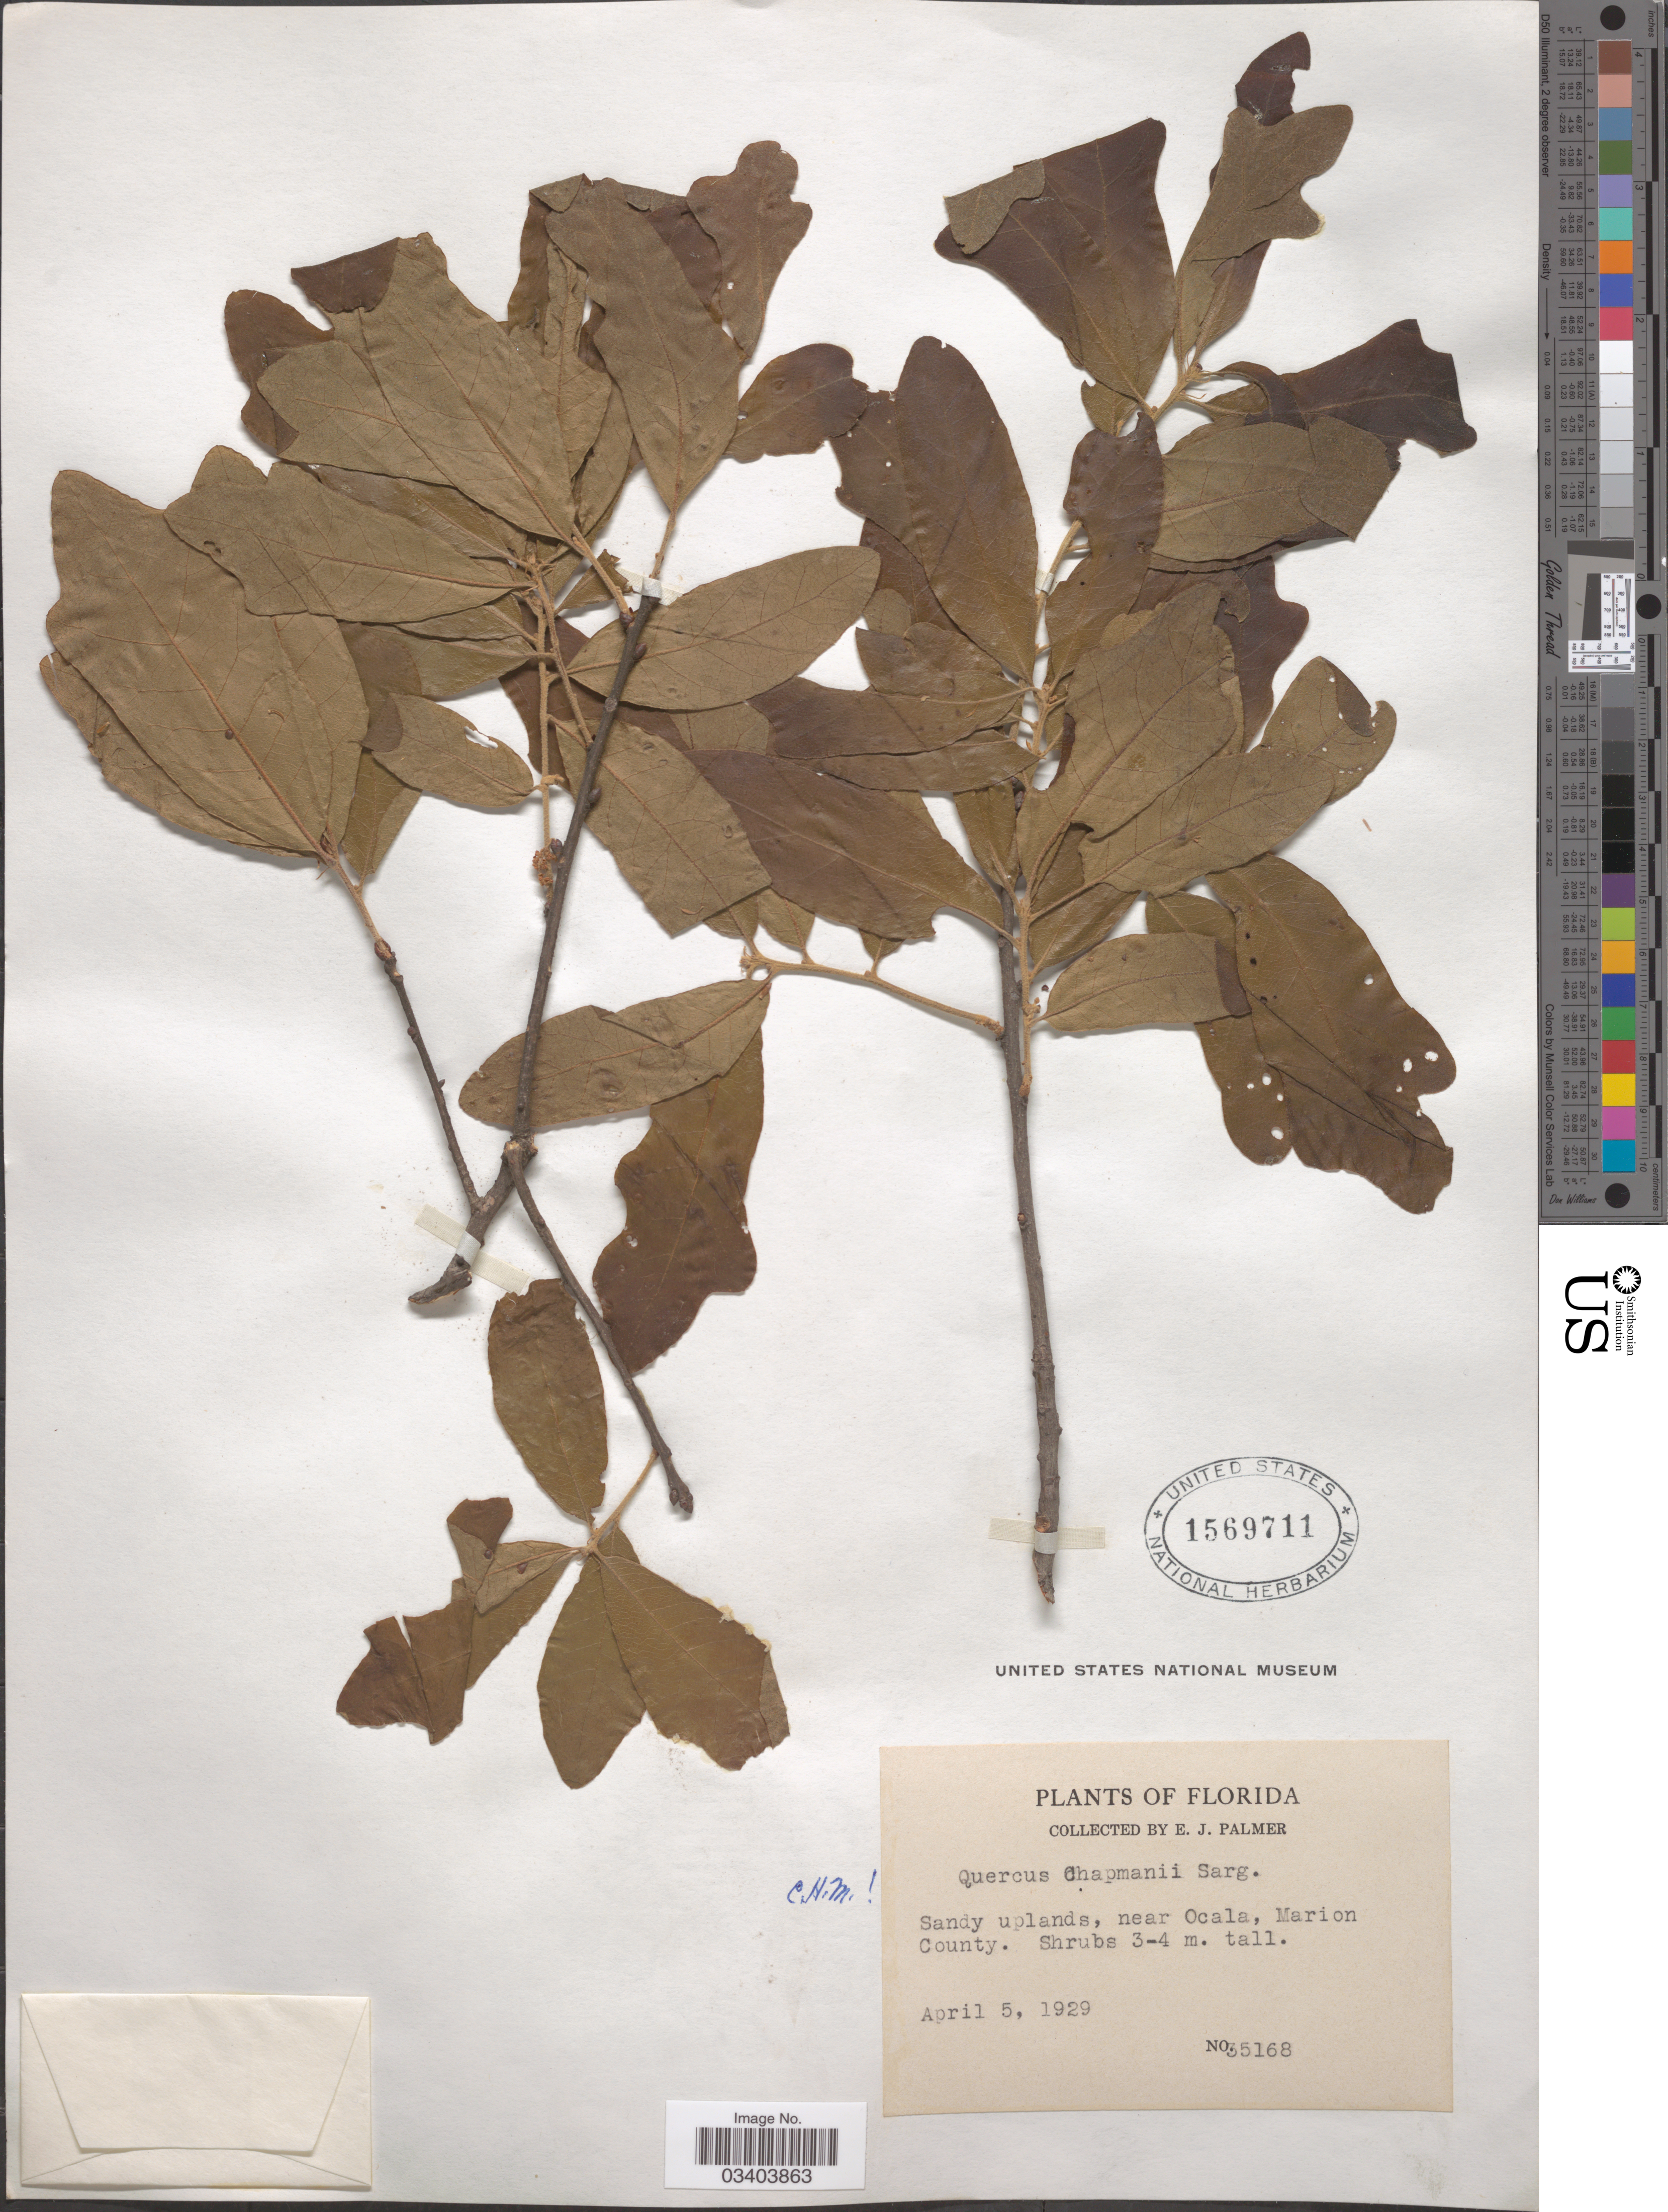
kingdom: Plantae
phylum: Tracheophyta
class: Magnoliopsida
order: Fagales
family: Fagaceae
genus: Quercus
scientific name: Quercus chapmanii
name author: Sarg.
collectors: E. J. Palmer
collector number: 35168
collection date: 1929-04-05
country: United States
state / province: Florida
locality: Sandy uplands, near Ocala, Marion County.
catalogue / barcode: US 1569711